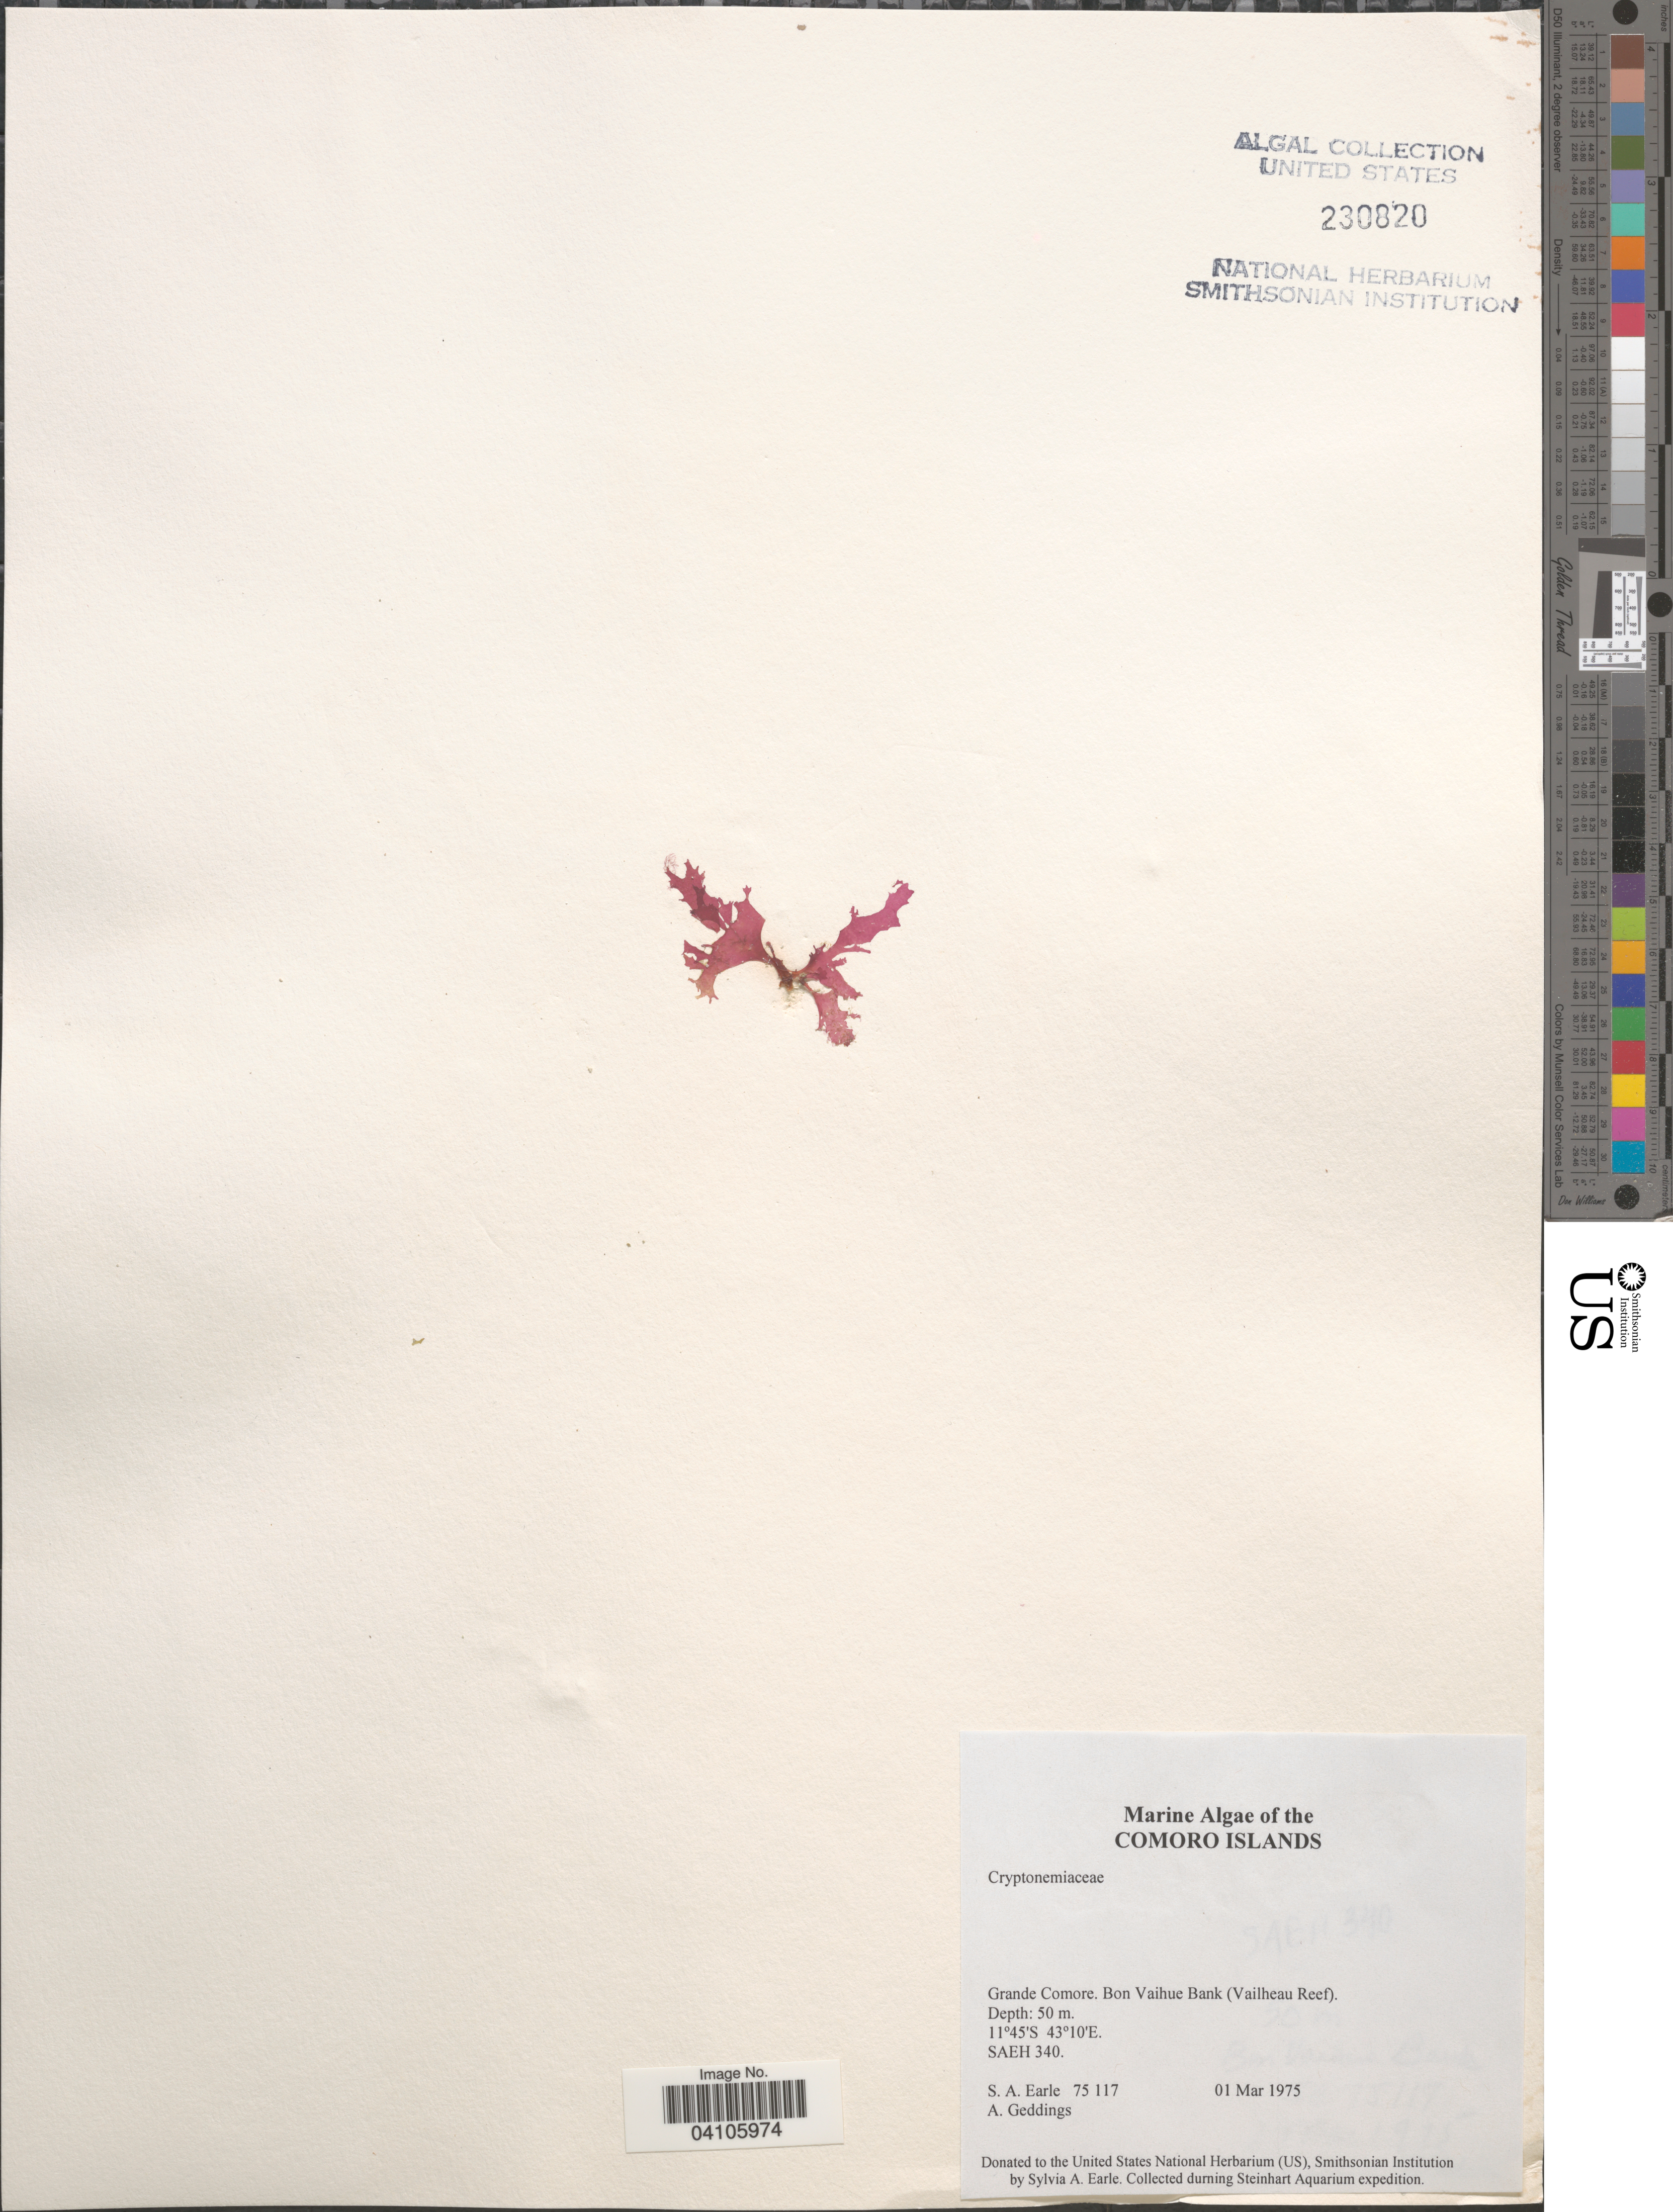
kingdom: Plantae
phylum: Rhodophyta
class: Florideophyceae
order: Cryptonemiales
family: Cryptonemiaceae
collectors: S. A. Earle & A. Geddings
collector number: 75117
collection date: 1975-03-01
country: Comoros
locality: Grande Comore. Bon Vaihue Bank (Vailheau Reef). Steinhart Aquarium expedition.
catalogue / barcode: US 230820